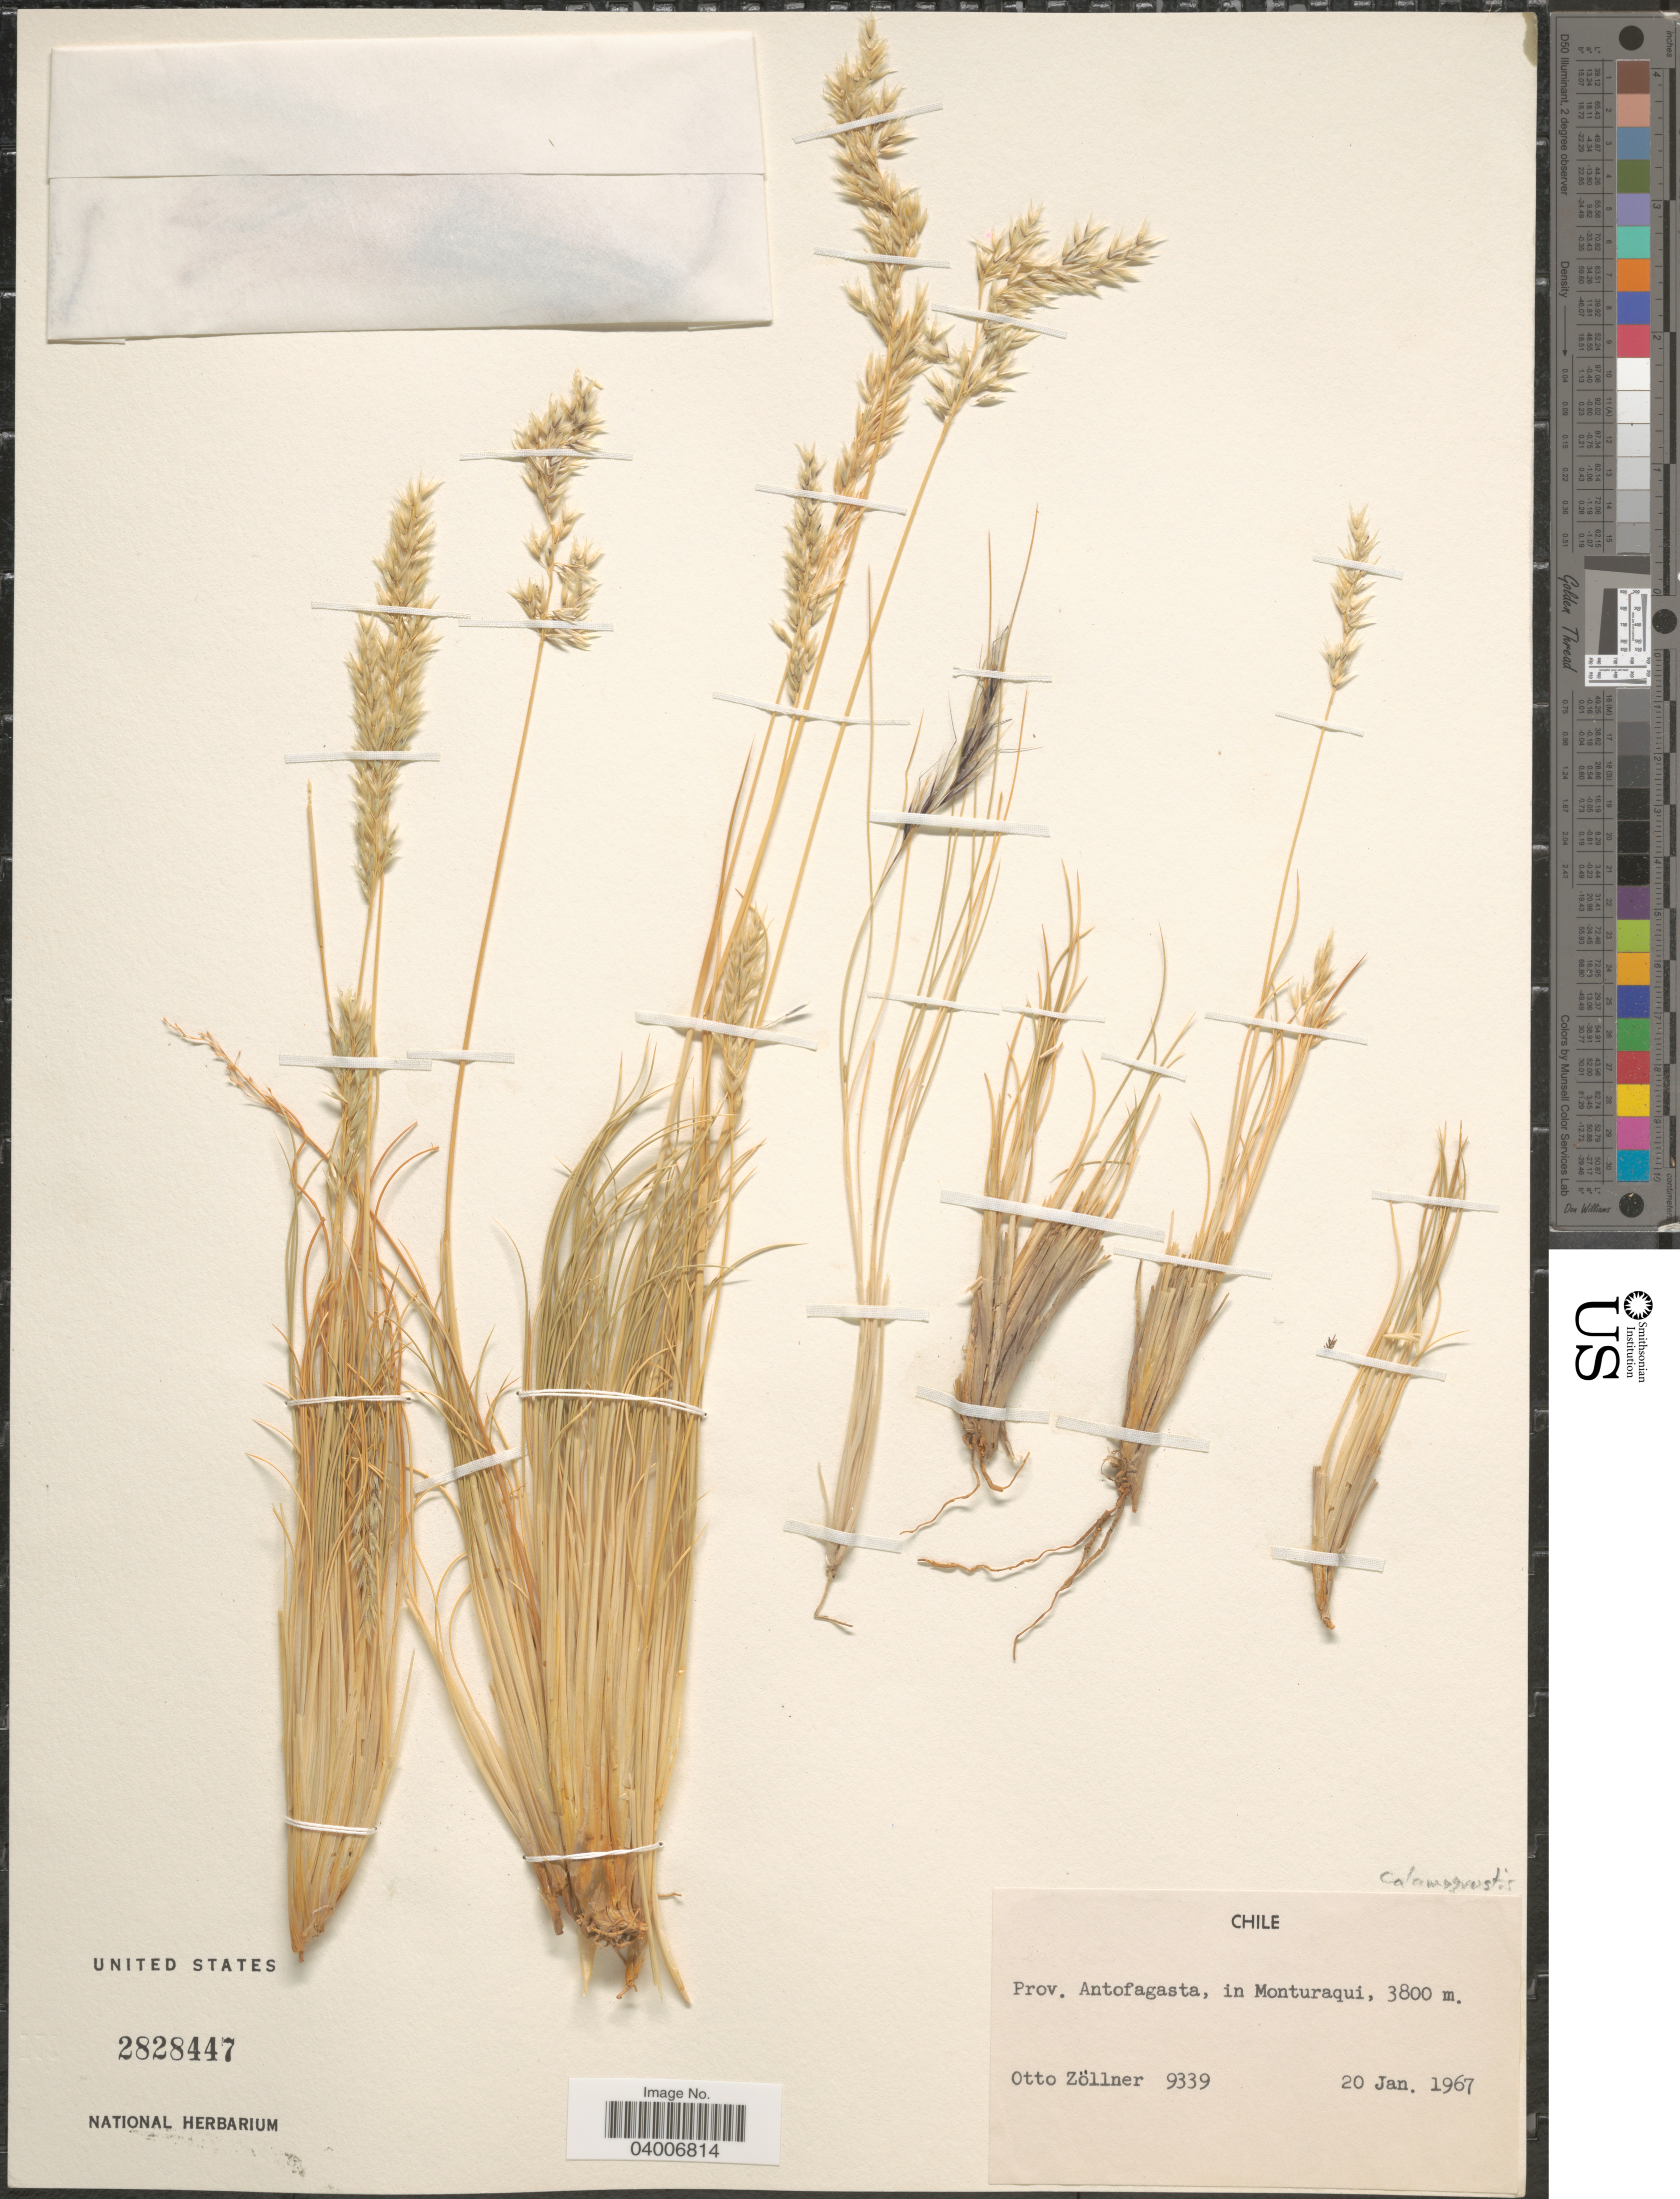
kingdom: Plantae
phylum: Tracheophyta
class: Liliopsida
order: Poales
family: Poaceae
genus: Cinnagrostis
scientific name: Cinnagrostis sp.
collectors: O. Zöllner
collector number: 9339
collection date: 1967-01-20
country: Chile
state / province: Antofagasta (II)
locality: In Monturaqui.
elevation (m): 3800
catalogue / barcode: US 2828447